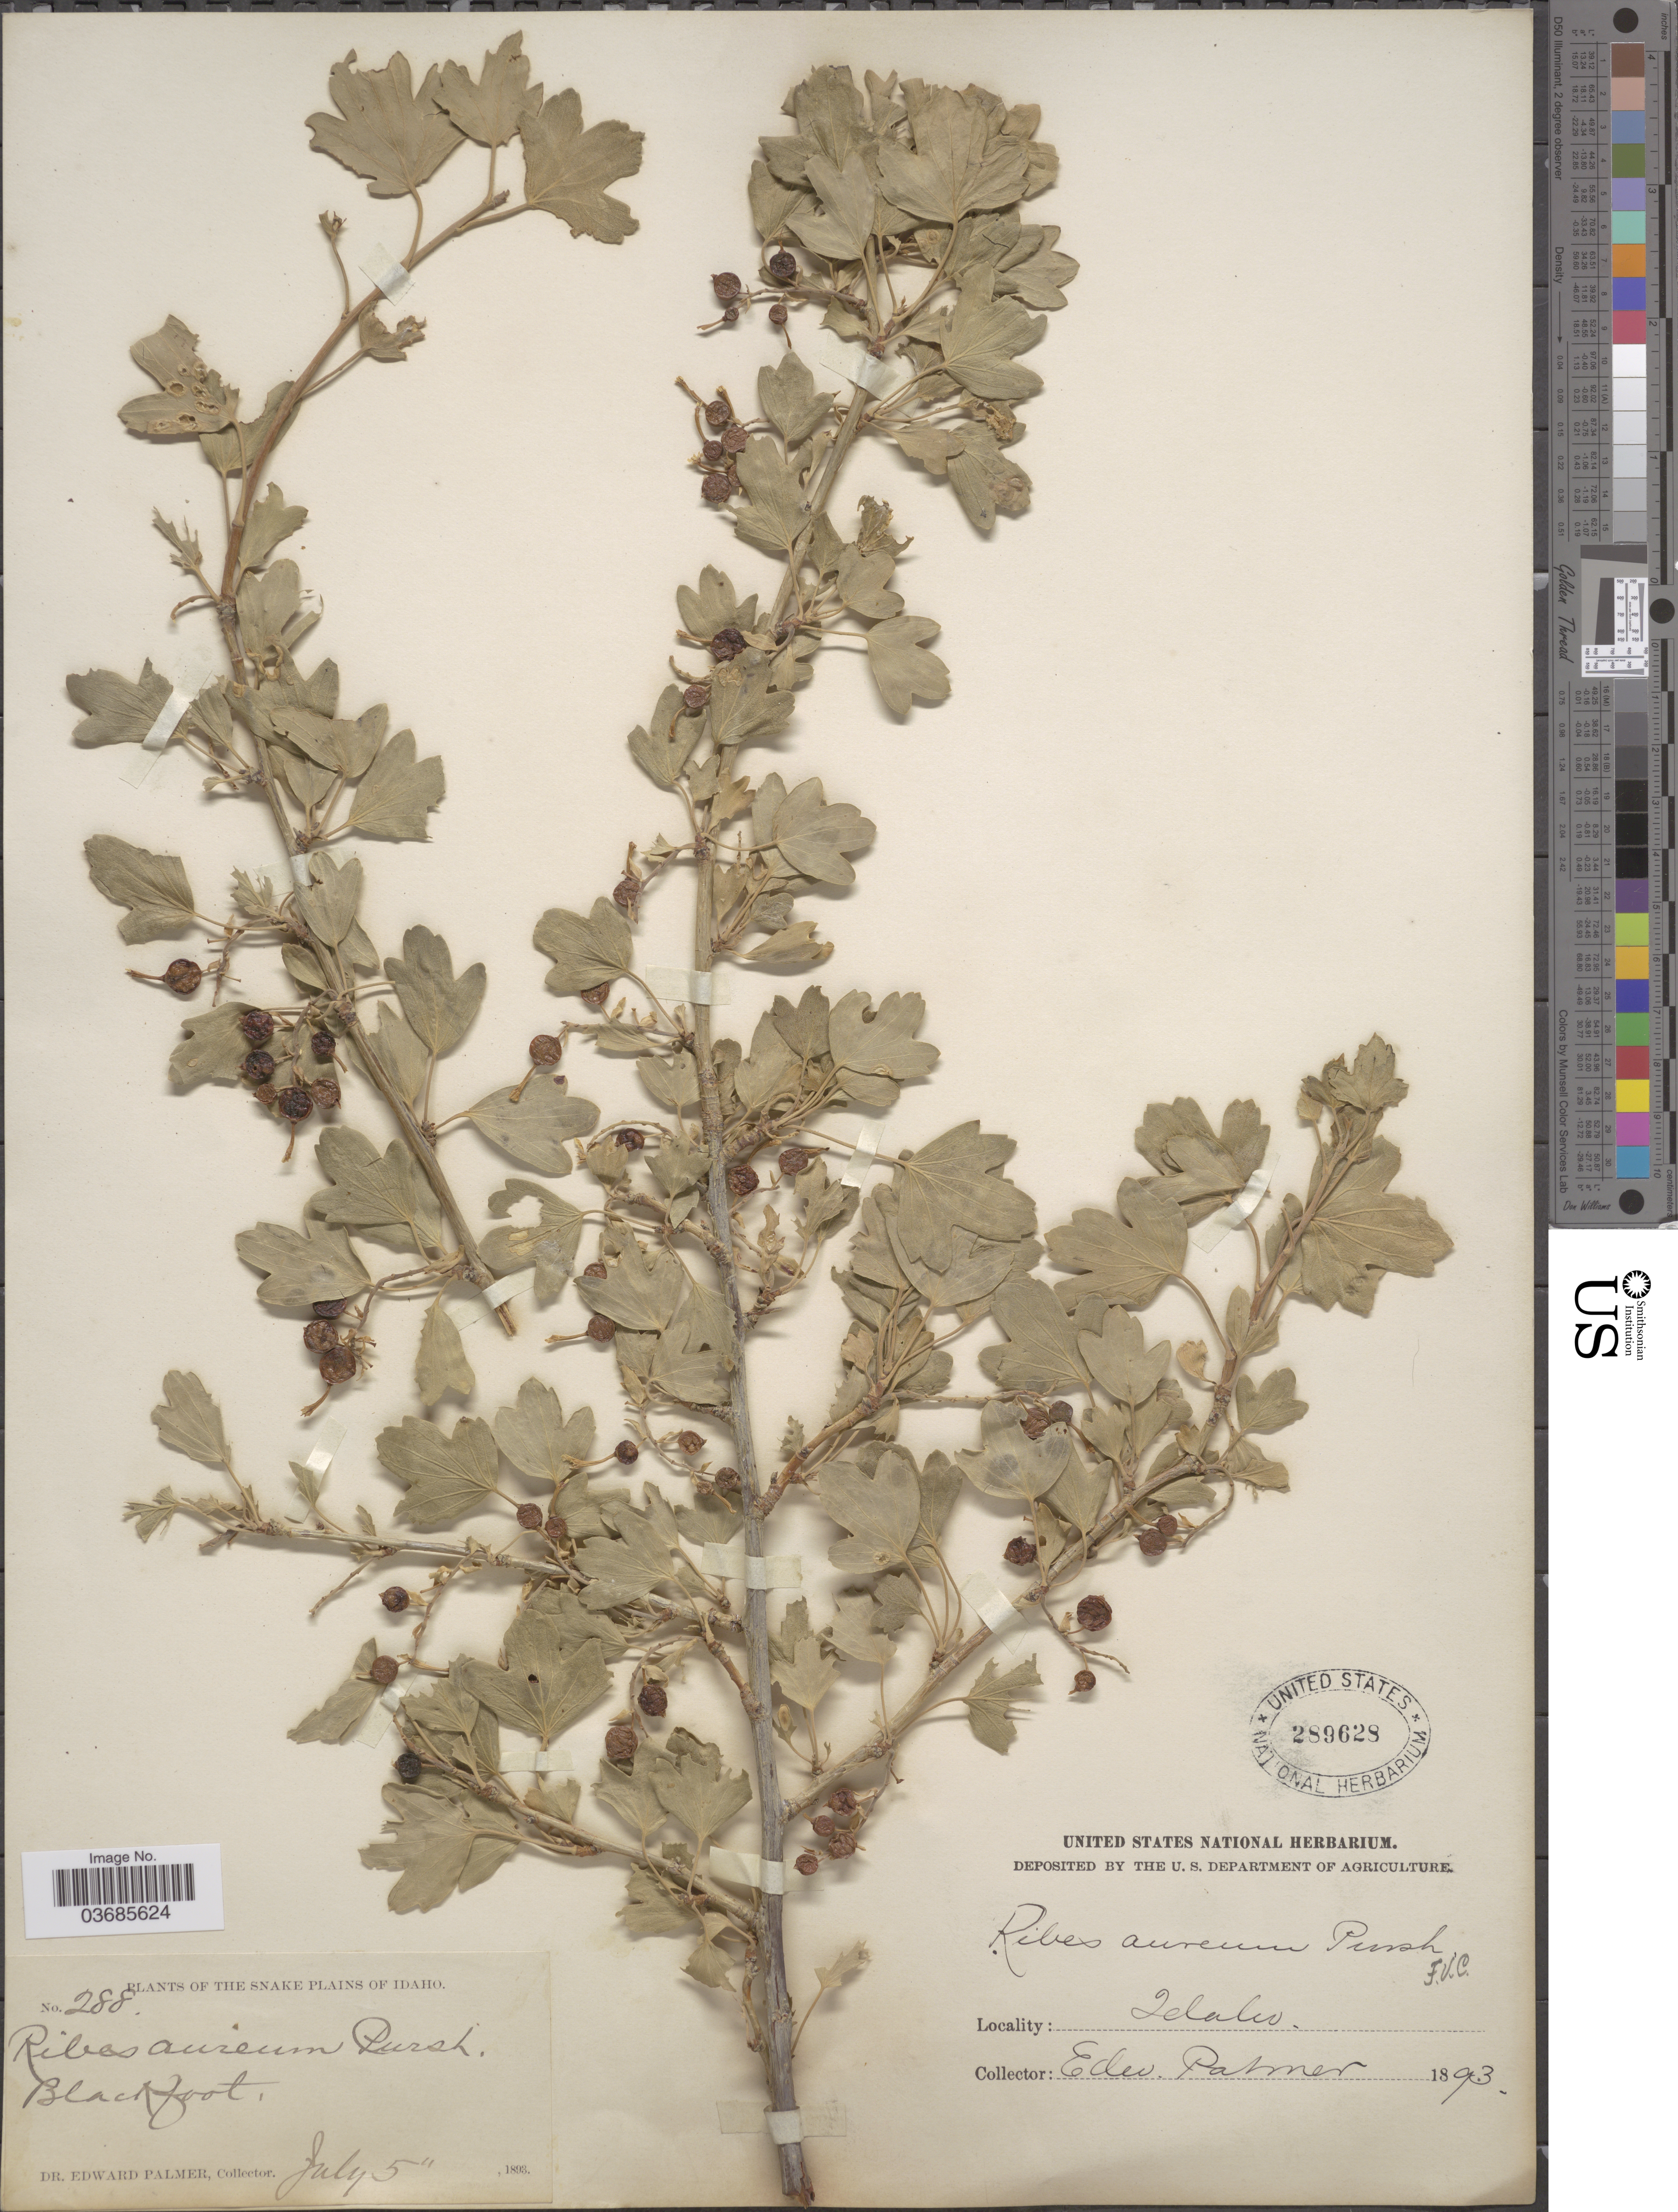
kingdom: Plantae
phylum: Tracheophyta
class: Magnoliopsida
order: Saxifragales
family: Grossulariaceae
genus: Ribes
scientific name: Ribes aureum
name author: Pursh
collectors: E. Palmer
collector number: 288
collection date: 1893-07-05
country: United States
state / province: Idaho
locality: The Snake Plains of Idaho. Blackfoot.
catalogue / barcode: US 289628